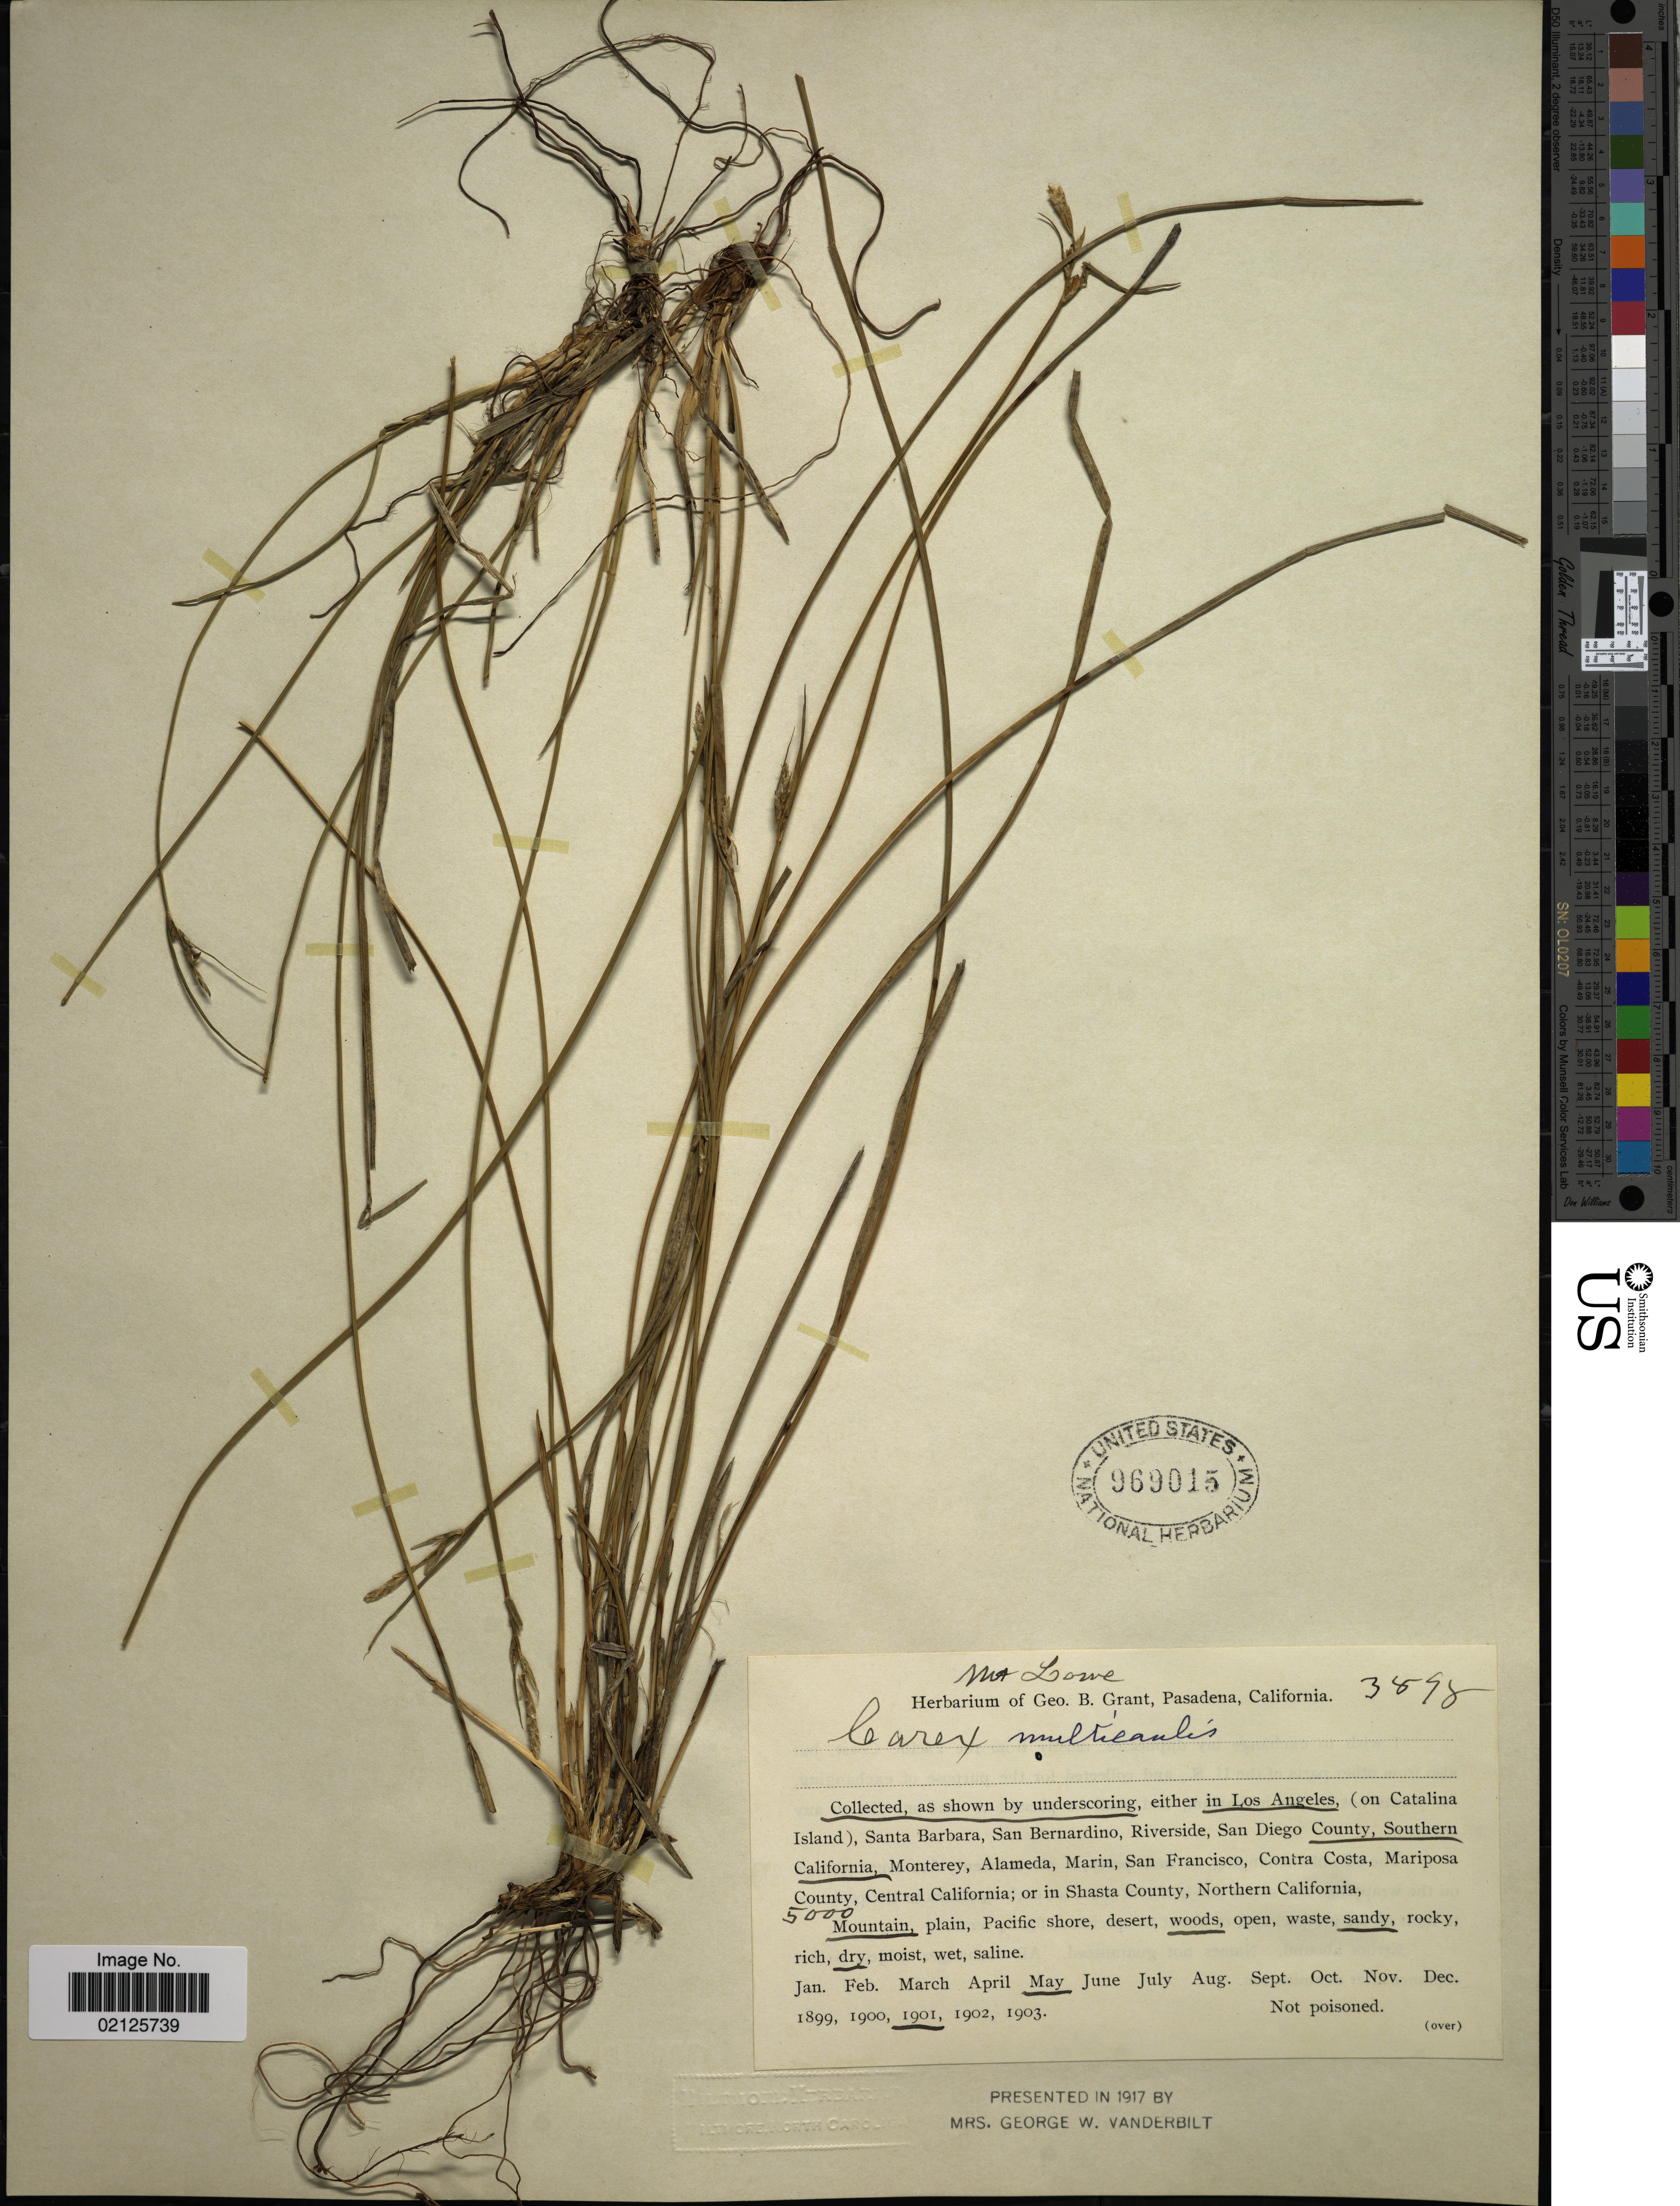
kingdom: Plantae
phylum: Tracheophyta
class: Liliopsida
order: Poales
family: Cyperaceae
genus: Carex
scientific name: Carex multicaulis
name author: L.H. Bailey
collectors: ex herb. Geo. B. Grant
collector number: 3898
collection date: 1901-05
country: United States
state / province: California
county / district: Los Angeles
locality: Mt Lowe, Collected, as shown by underscoring, in Los Angeles, County Southern California, Mountain, woods, sandy, dry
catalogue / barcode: US 969015